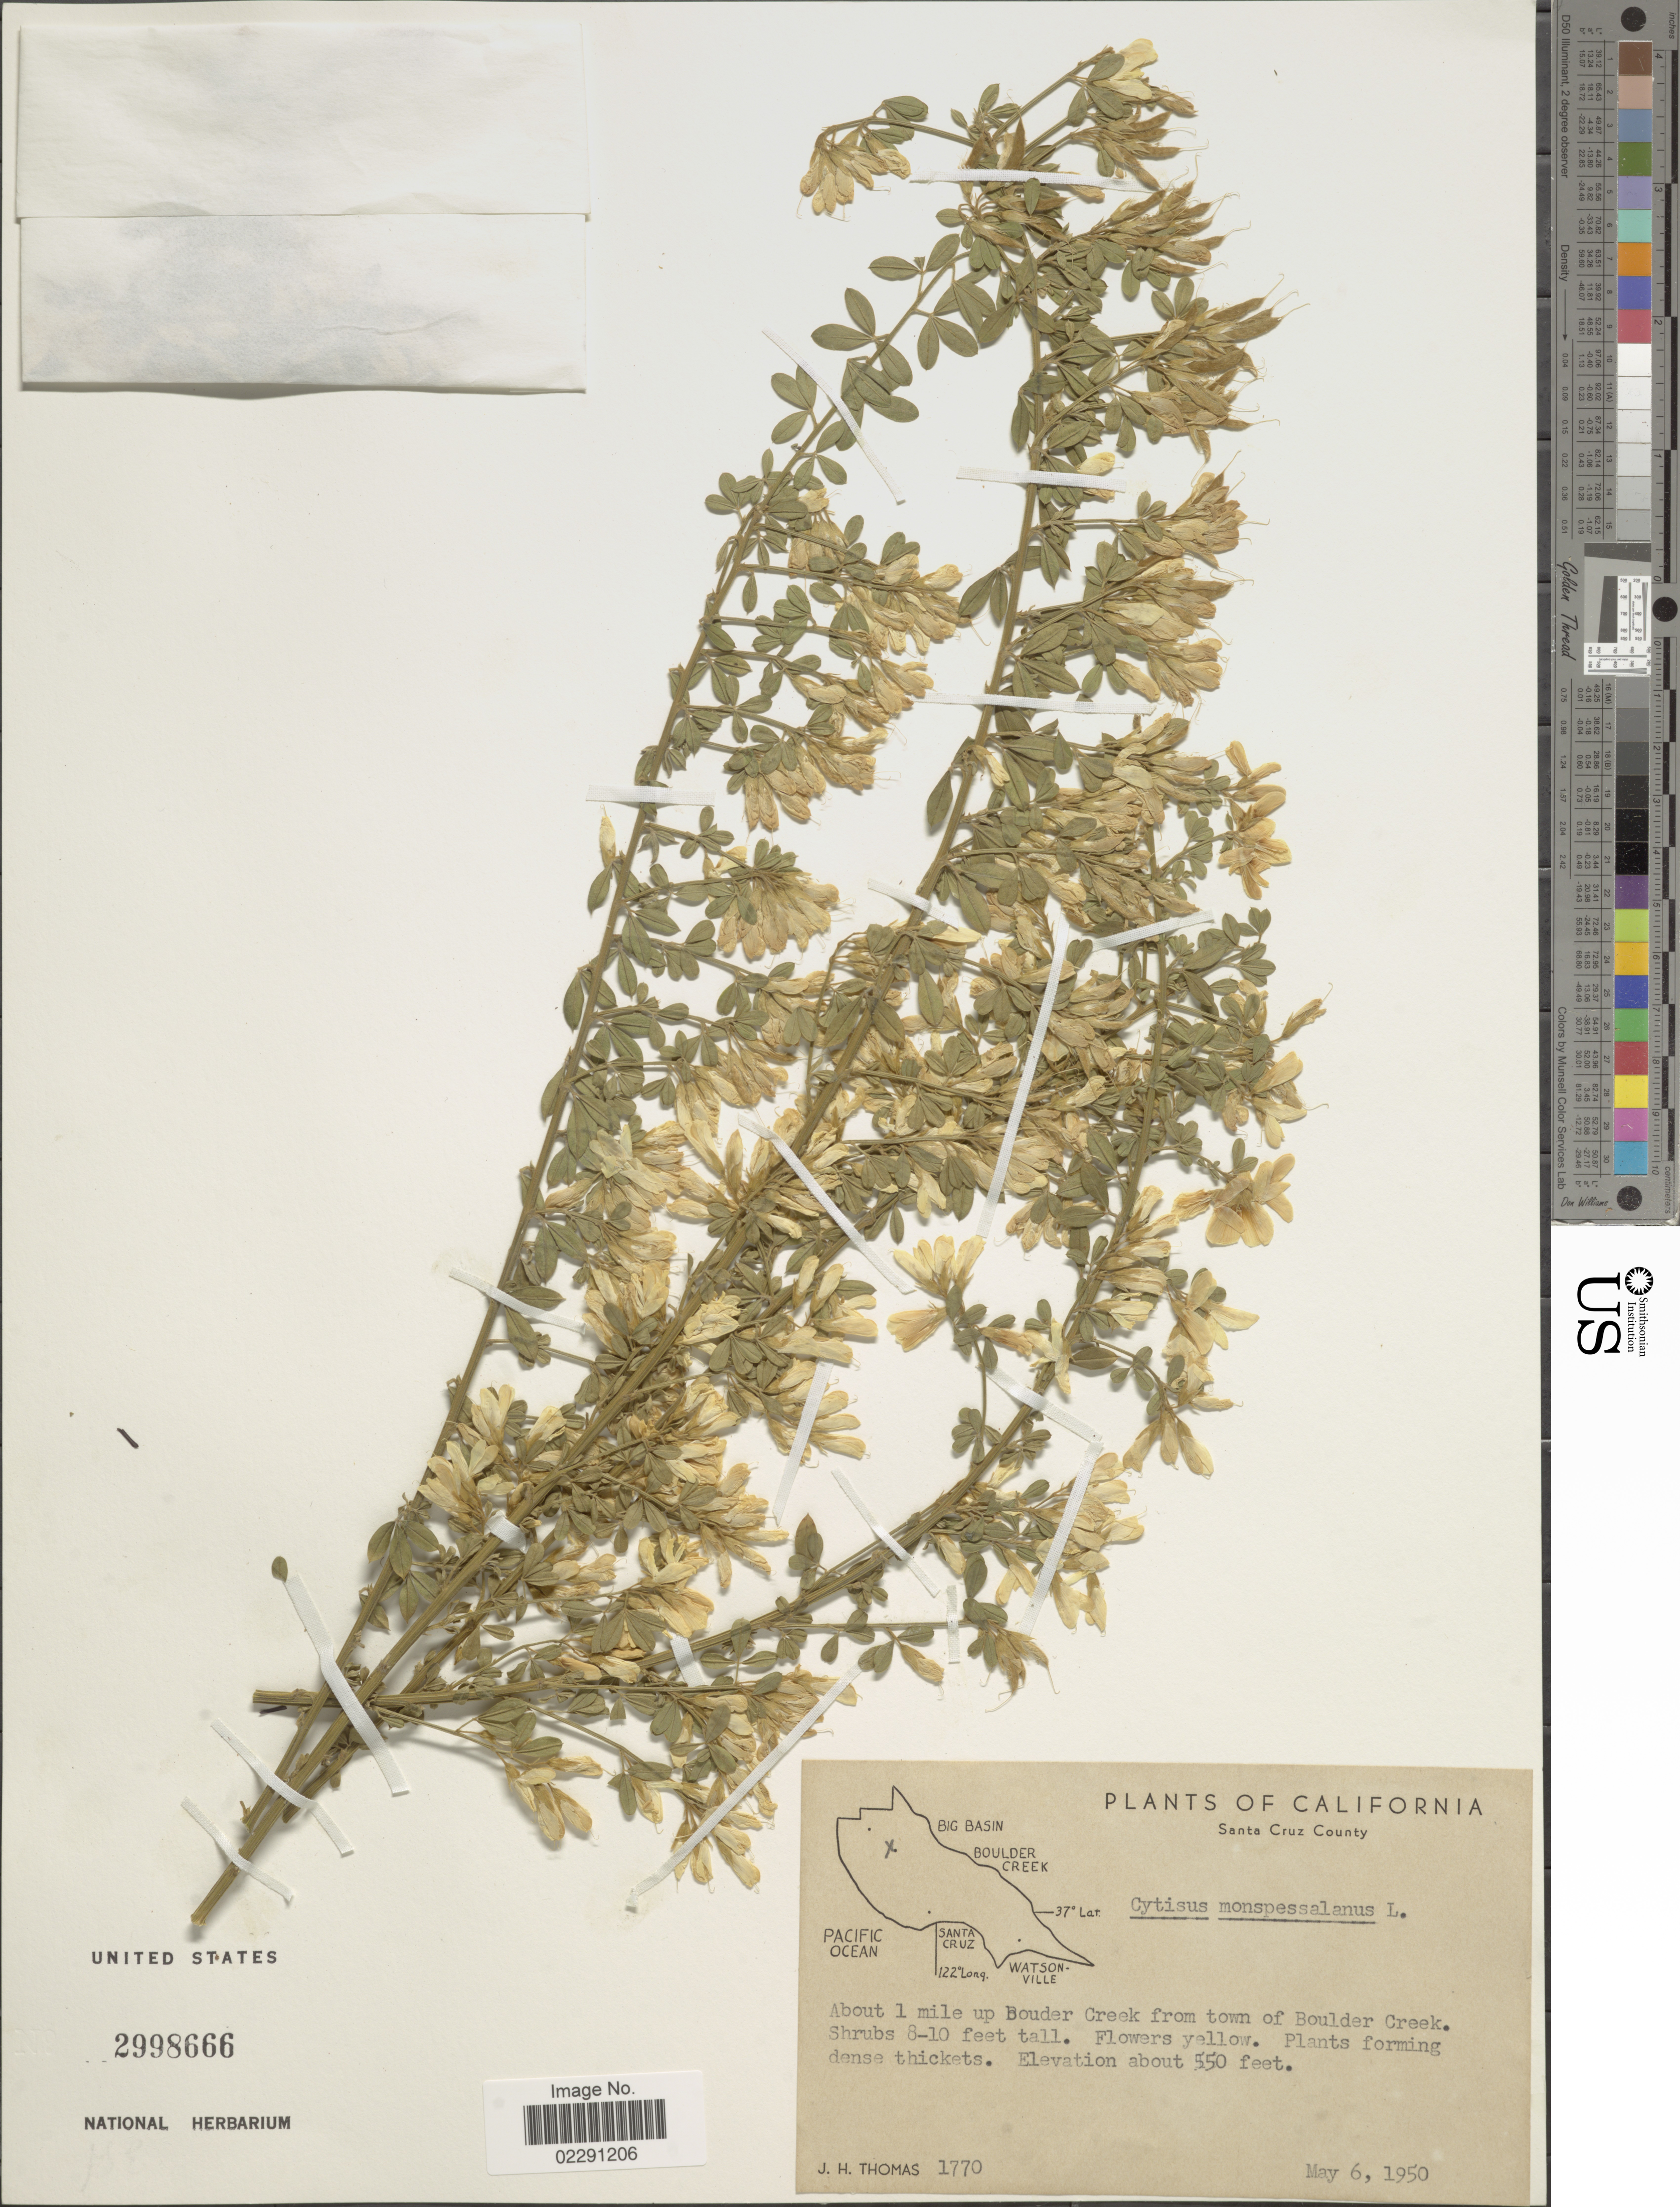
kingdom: Plantae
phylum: Tracheophyta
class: Magnoliopsida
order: Fabales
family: Fabaceae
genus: Genista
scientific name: Genista monspessulana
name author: (L.) L.A.S. Johnson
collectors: J. H. Thomas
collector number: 1770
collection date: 1950-05-06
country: United States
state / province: California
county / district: Santa Cruz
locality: About 1 mile up Boulder Creek from town of Boulder Creek.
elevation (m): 168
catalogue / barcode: US 2998666